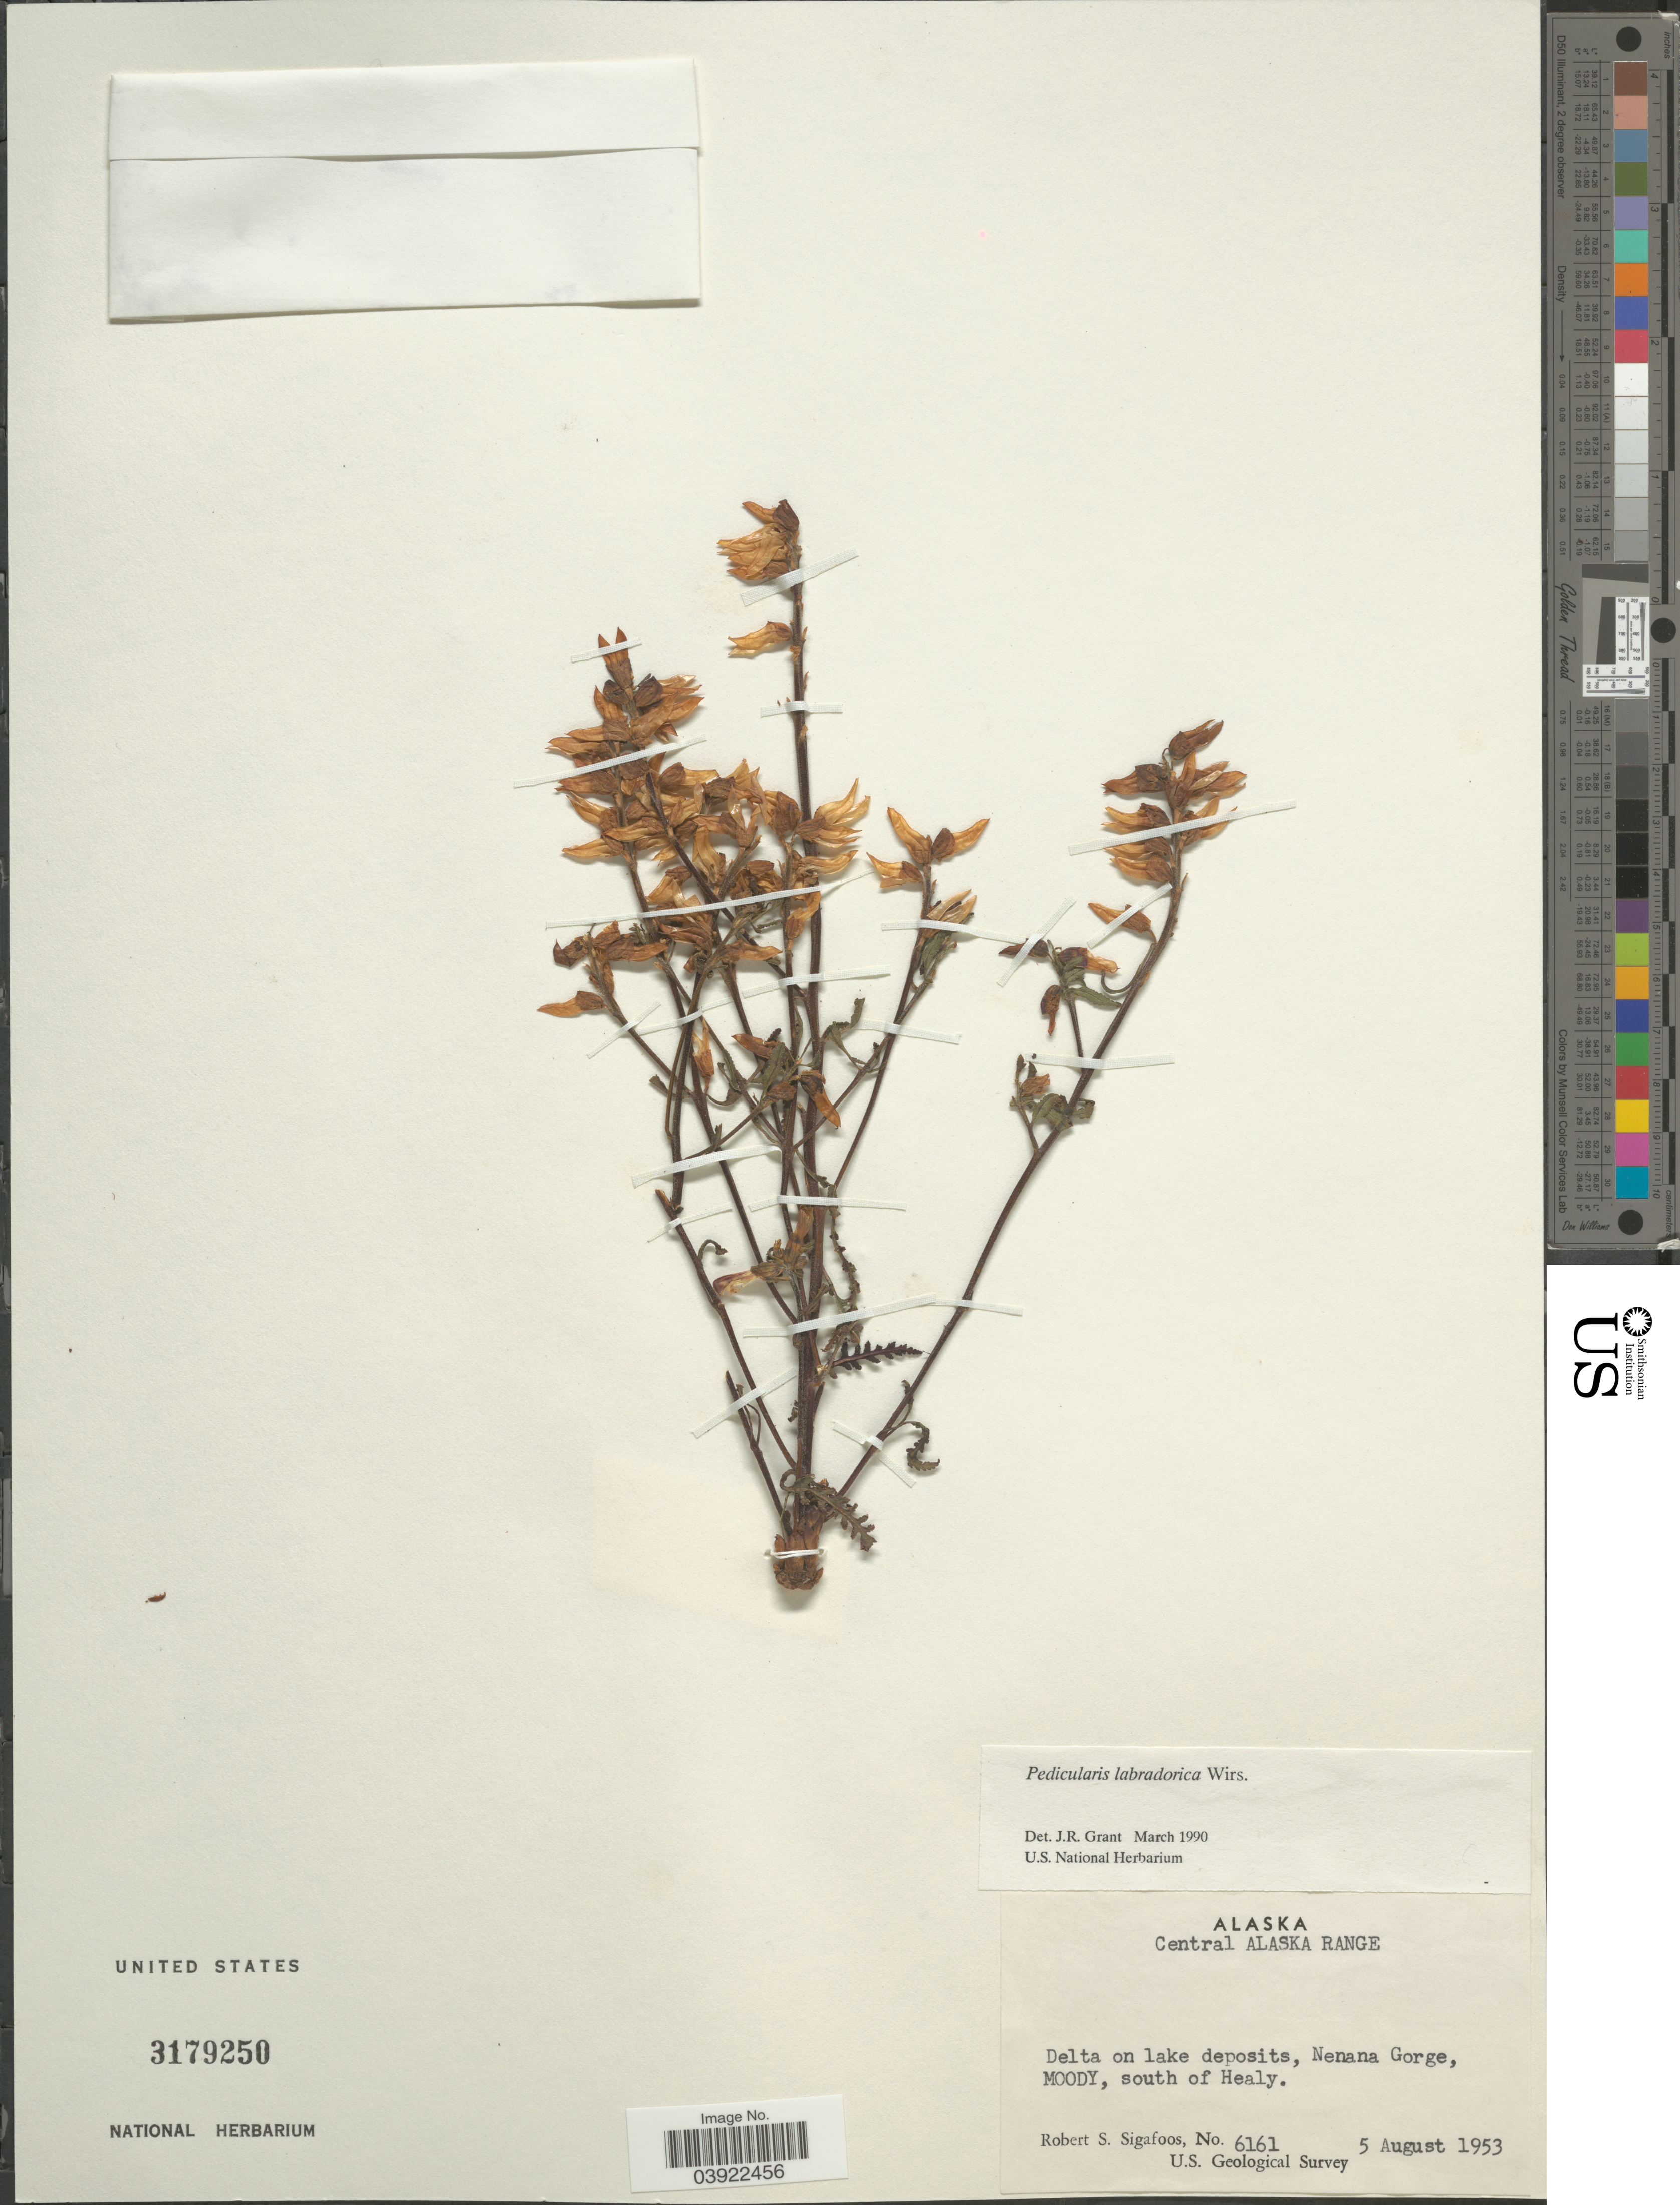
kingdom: Plantae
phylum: Tracheophyta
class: Magnoliopsida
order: Lamiales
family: Orobanchaceae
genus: Pedicularis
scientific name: Pedicularis labradorica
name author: Wirsing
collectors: R. Sigafoos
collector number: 6161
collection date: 1953-08-05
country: United States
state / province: Alaska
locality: Central Alaska Range. Delta on lake deposits, Nenana Gorge, Moody, south of Healy.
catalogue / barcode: US 3179250